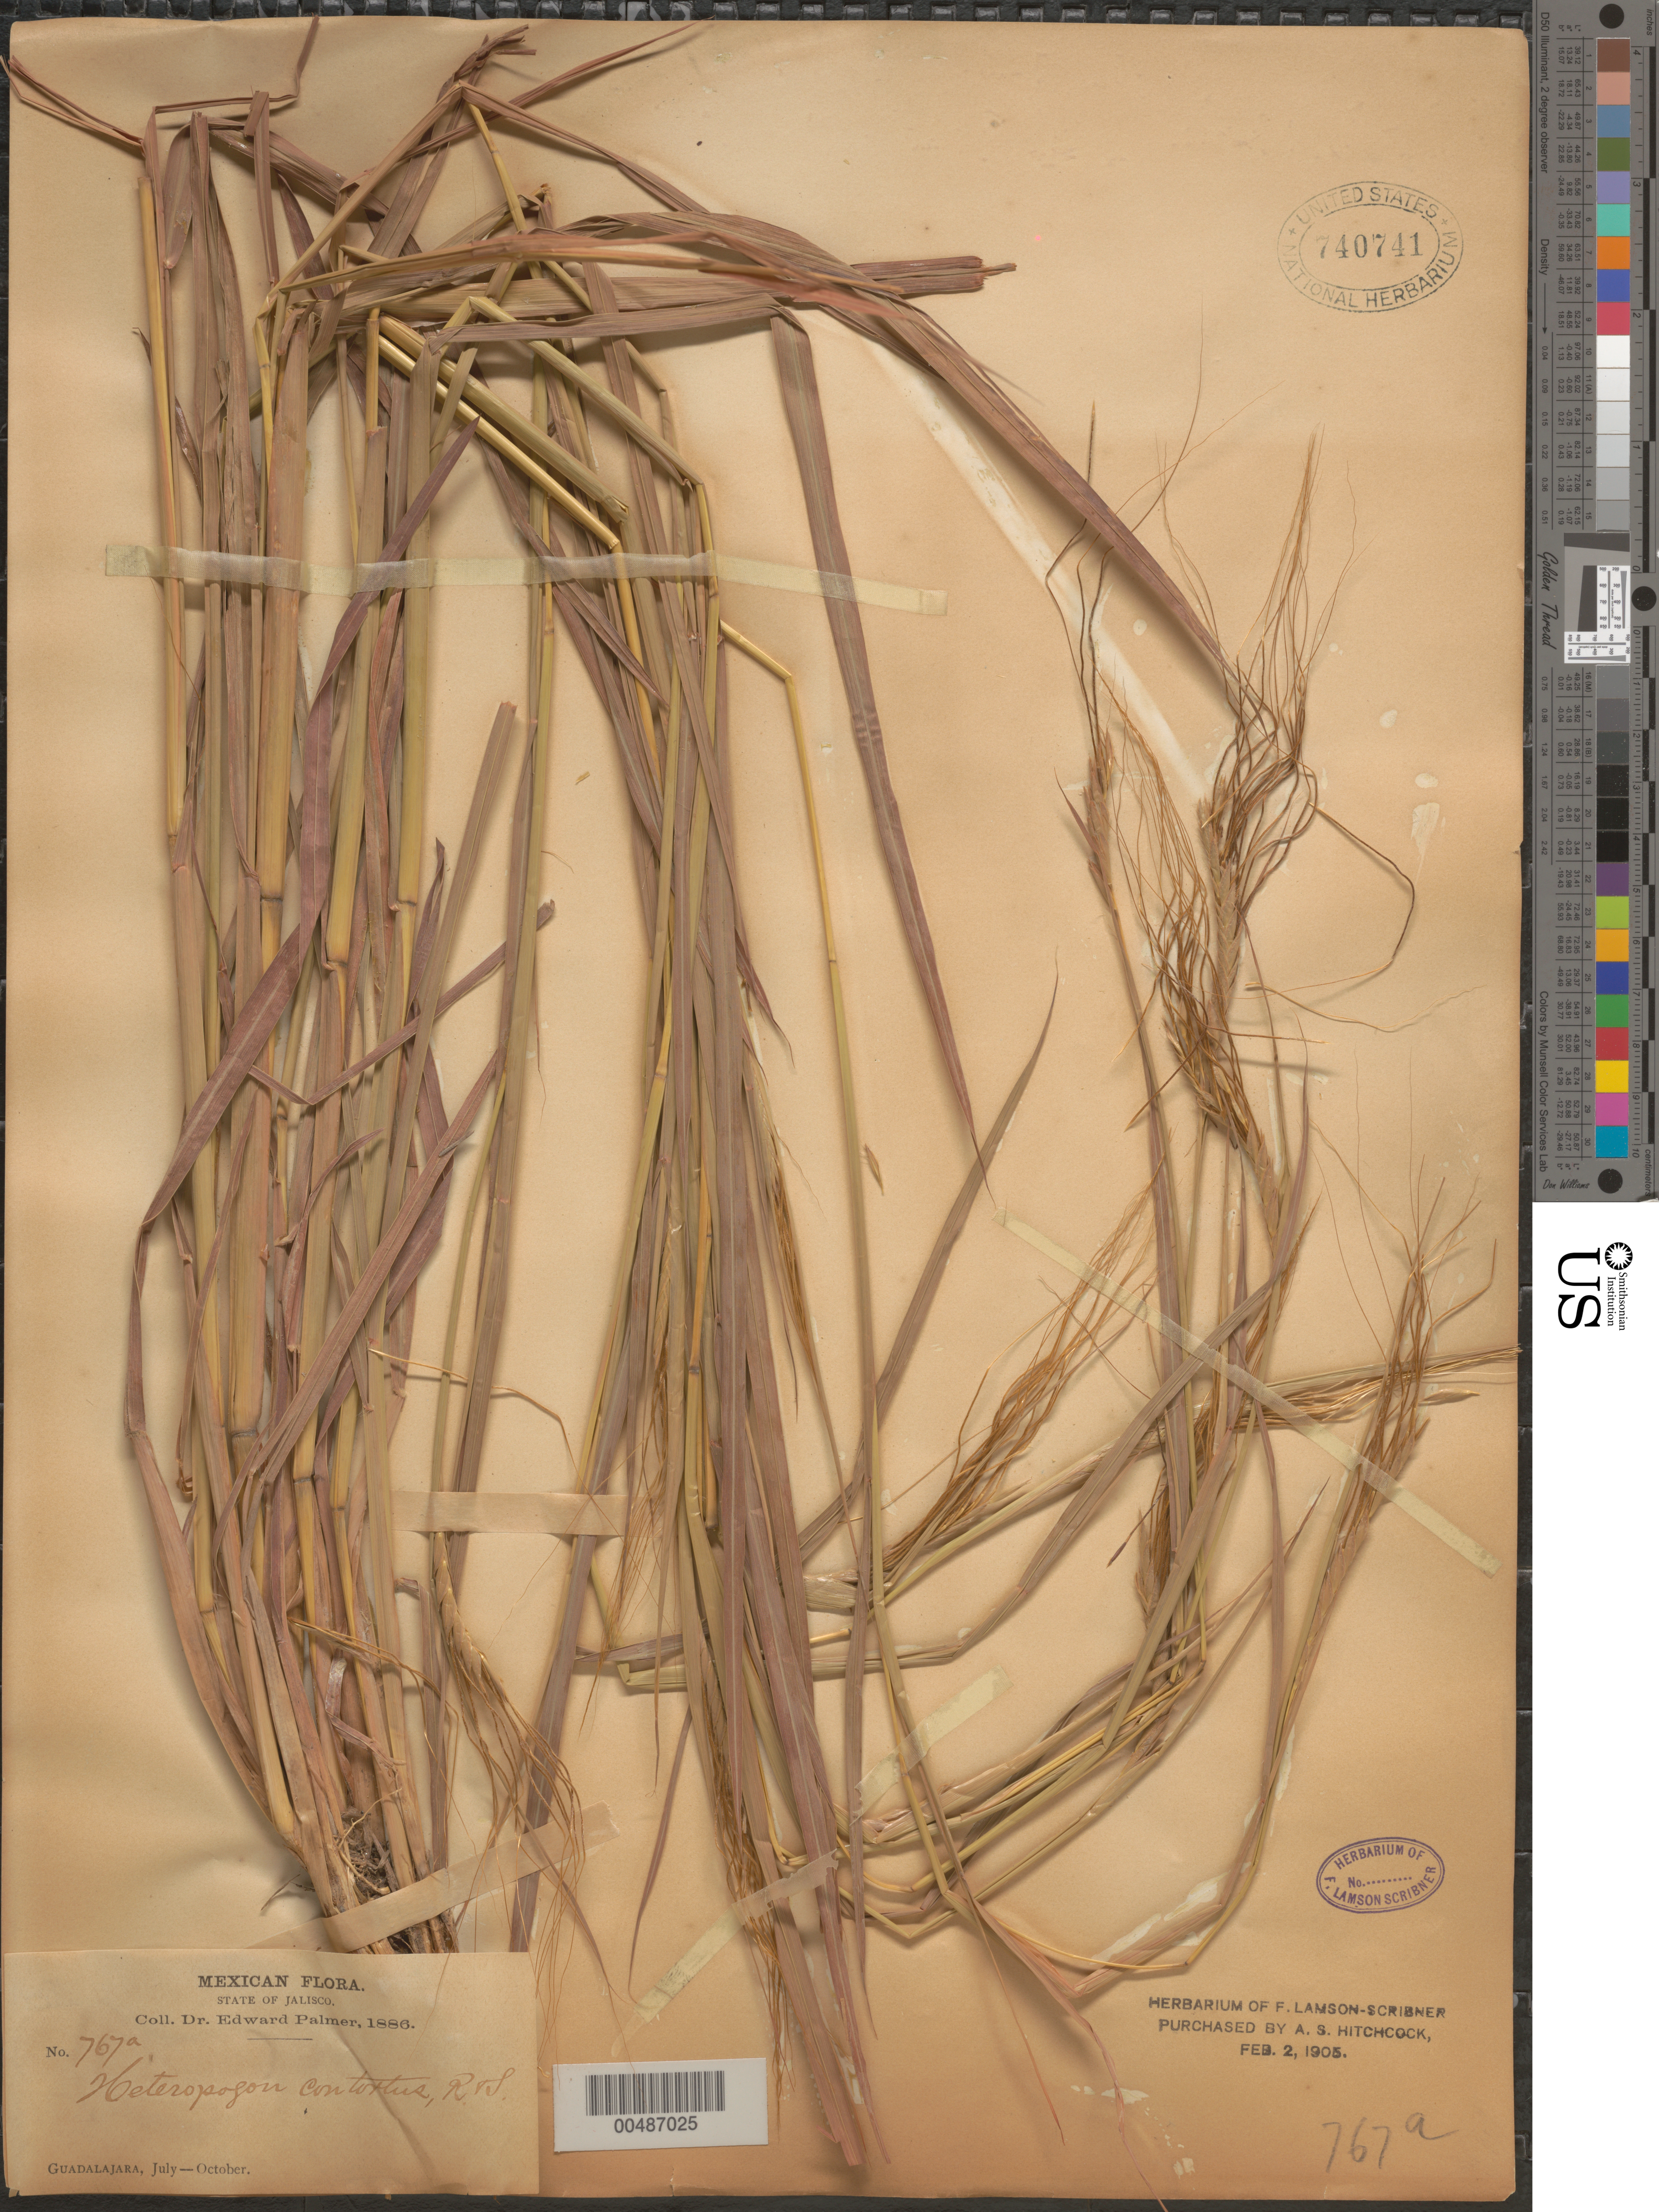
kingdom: Plantae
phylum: Tracheophyta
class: Liliopsida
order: Poales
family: Poaceae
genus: Heteropogon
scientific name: Heteropogon contortus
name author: (L.) P. Beauv. ex Roem. & Schult.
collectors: E. Palmer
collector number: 767a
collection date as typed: Jul 1886 to Oct 1886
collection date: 1886-07/1886-10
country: Mexico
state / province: Jalisco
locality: Guadalajara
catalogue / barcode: US 740741